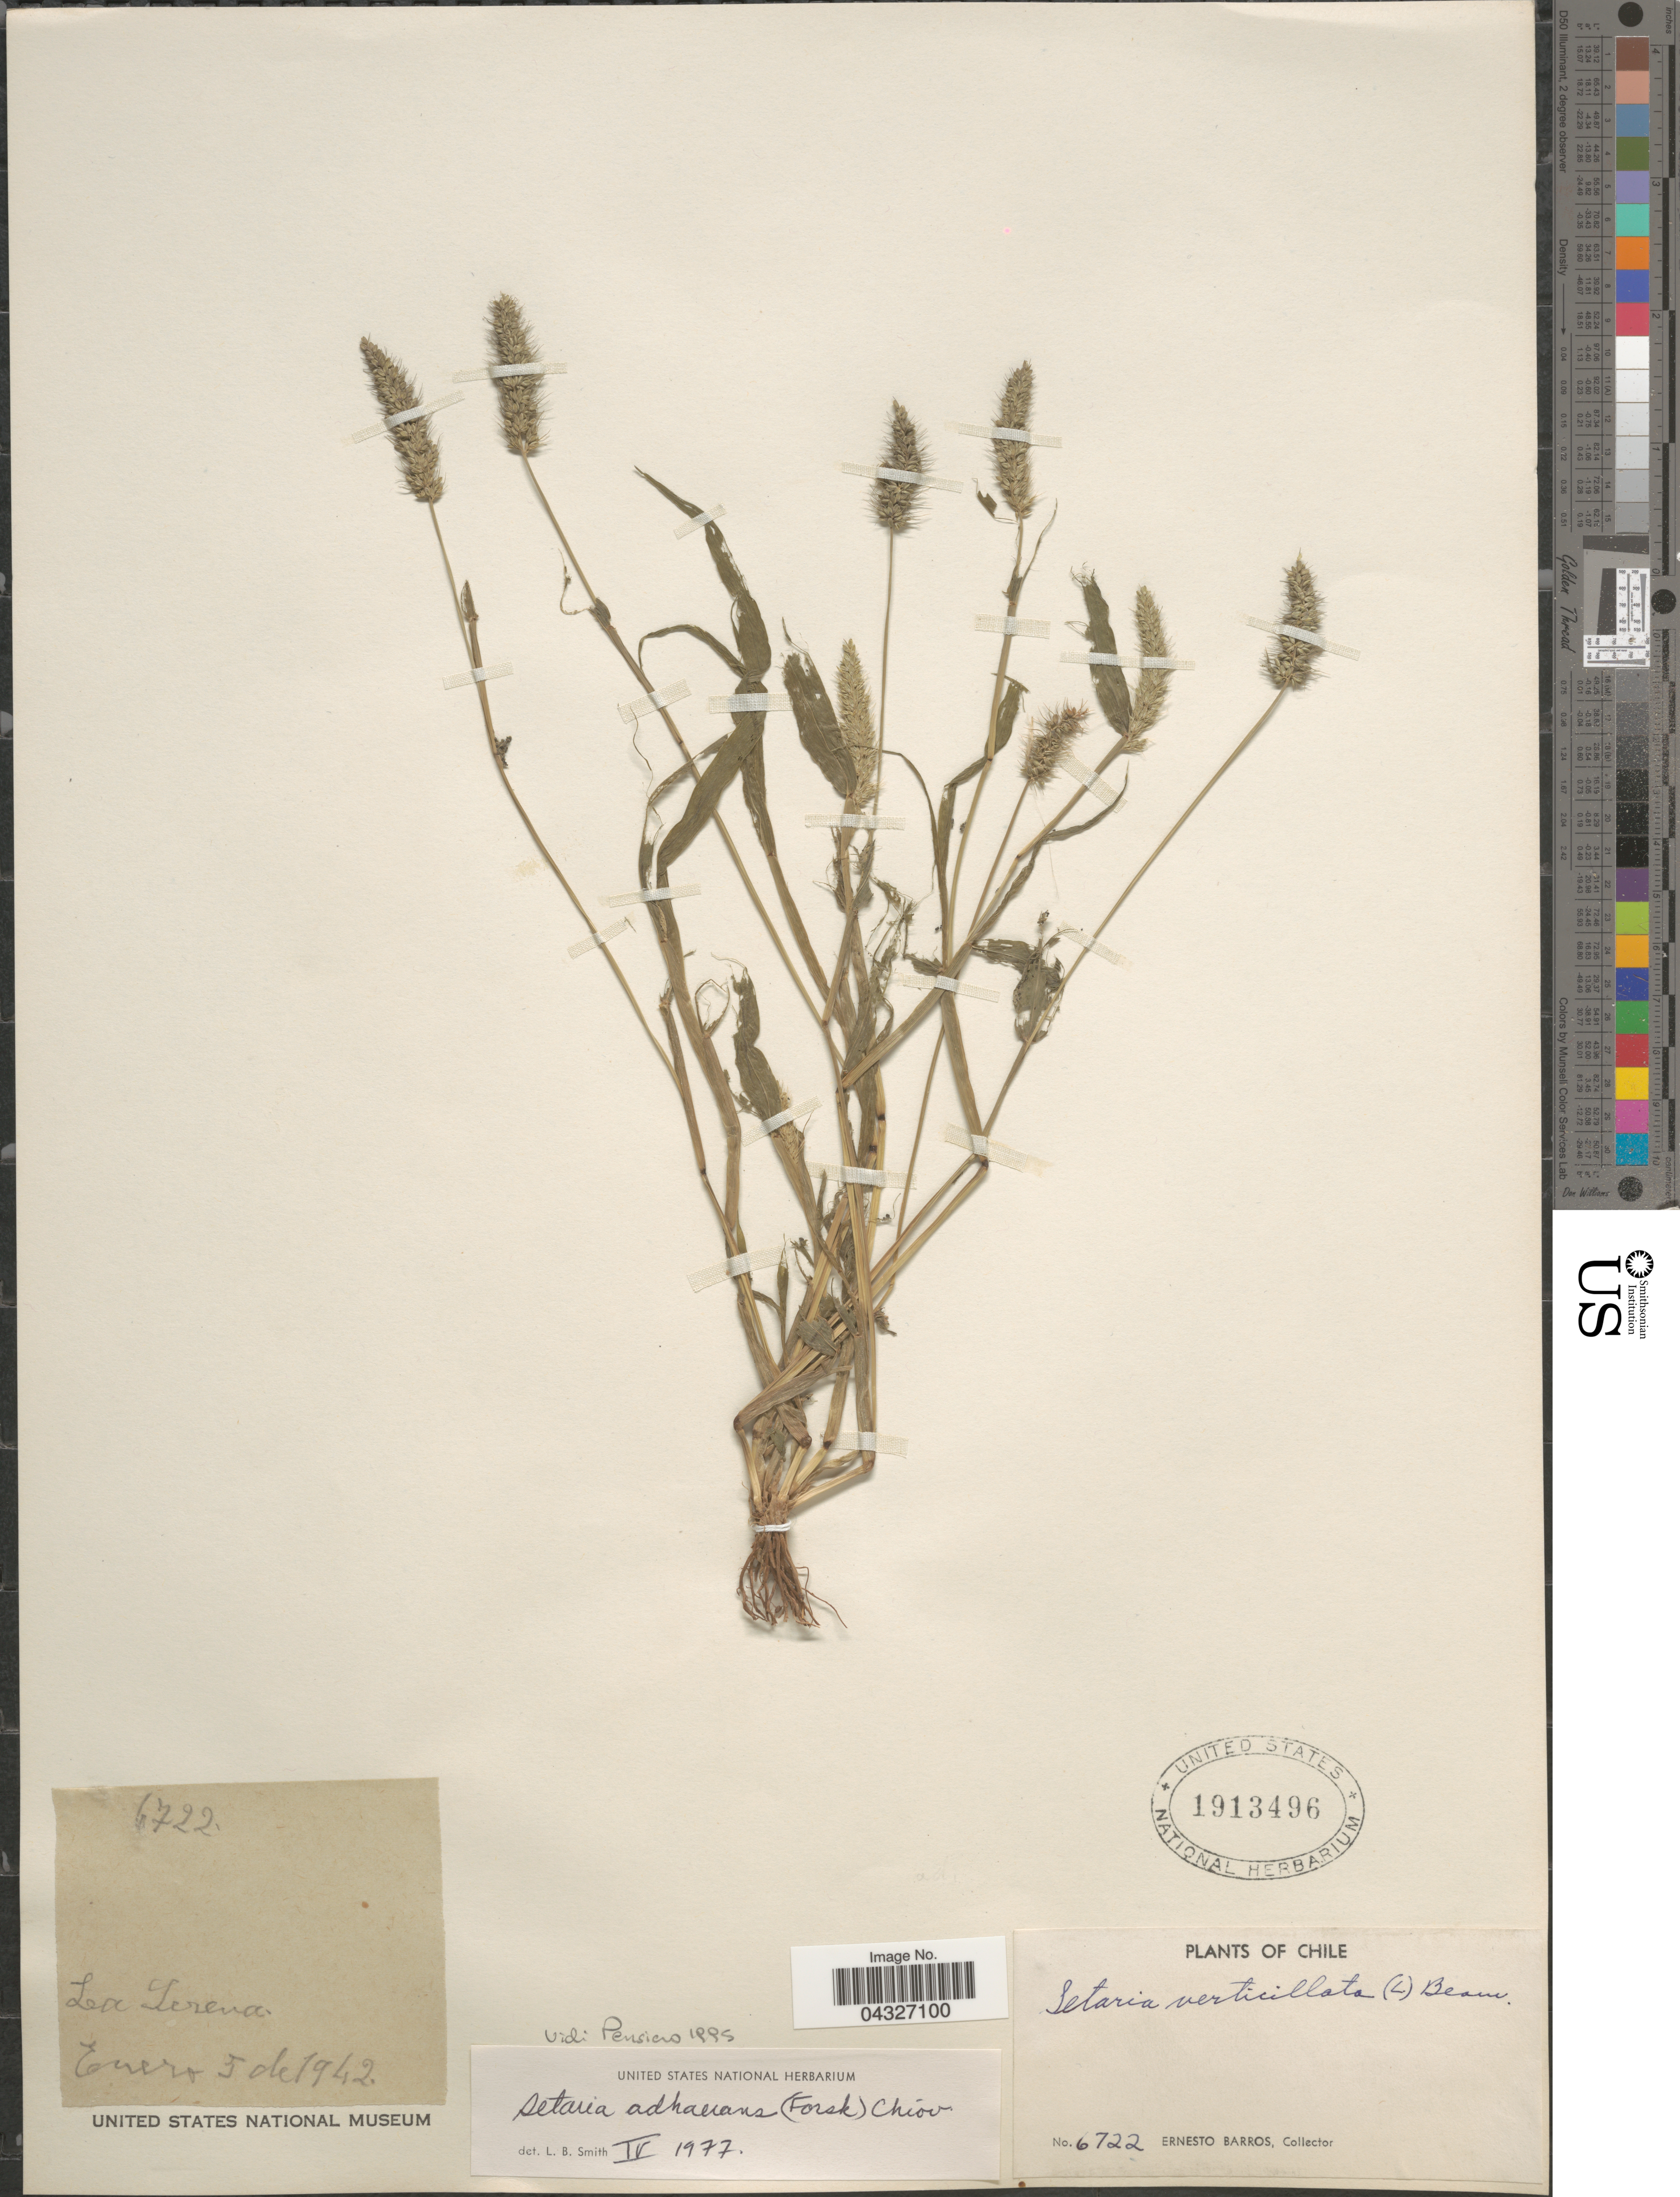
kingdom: Plantae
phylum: Tracheophyta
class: Liliopsida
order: Poales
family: Poaceae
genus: Setaria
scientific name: Setaria adhaerens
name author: (Forssk.) Chiov.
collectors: E. Barros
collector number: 6722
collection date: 1942-01-05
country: Chile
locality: La Serena.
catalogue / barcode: US 1913496